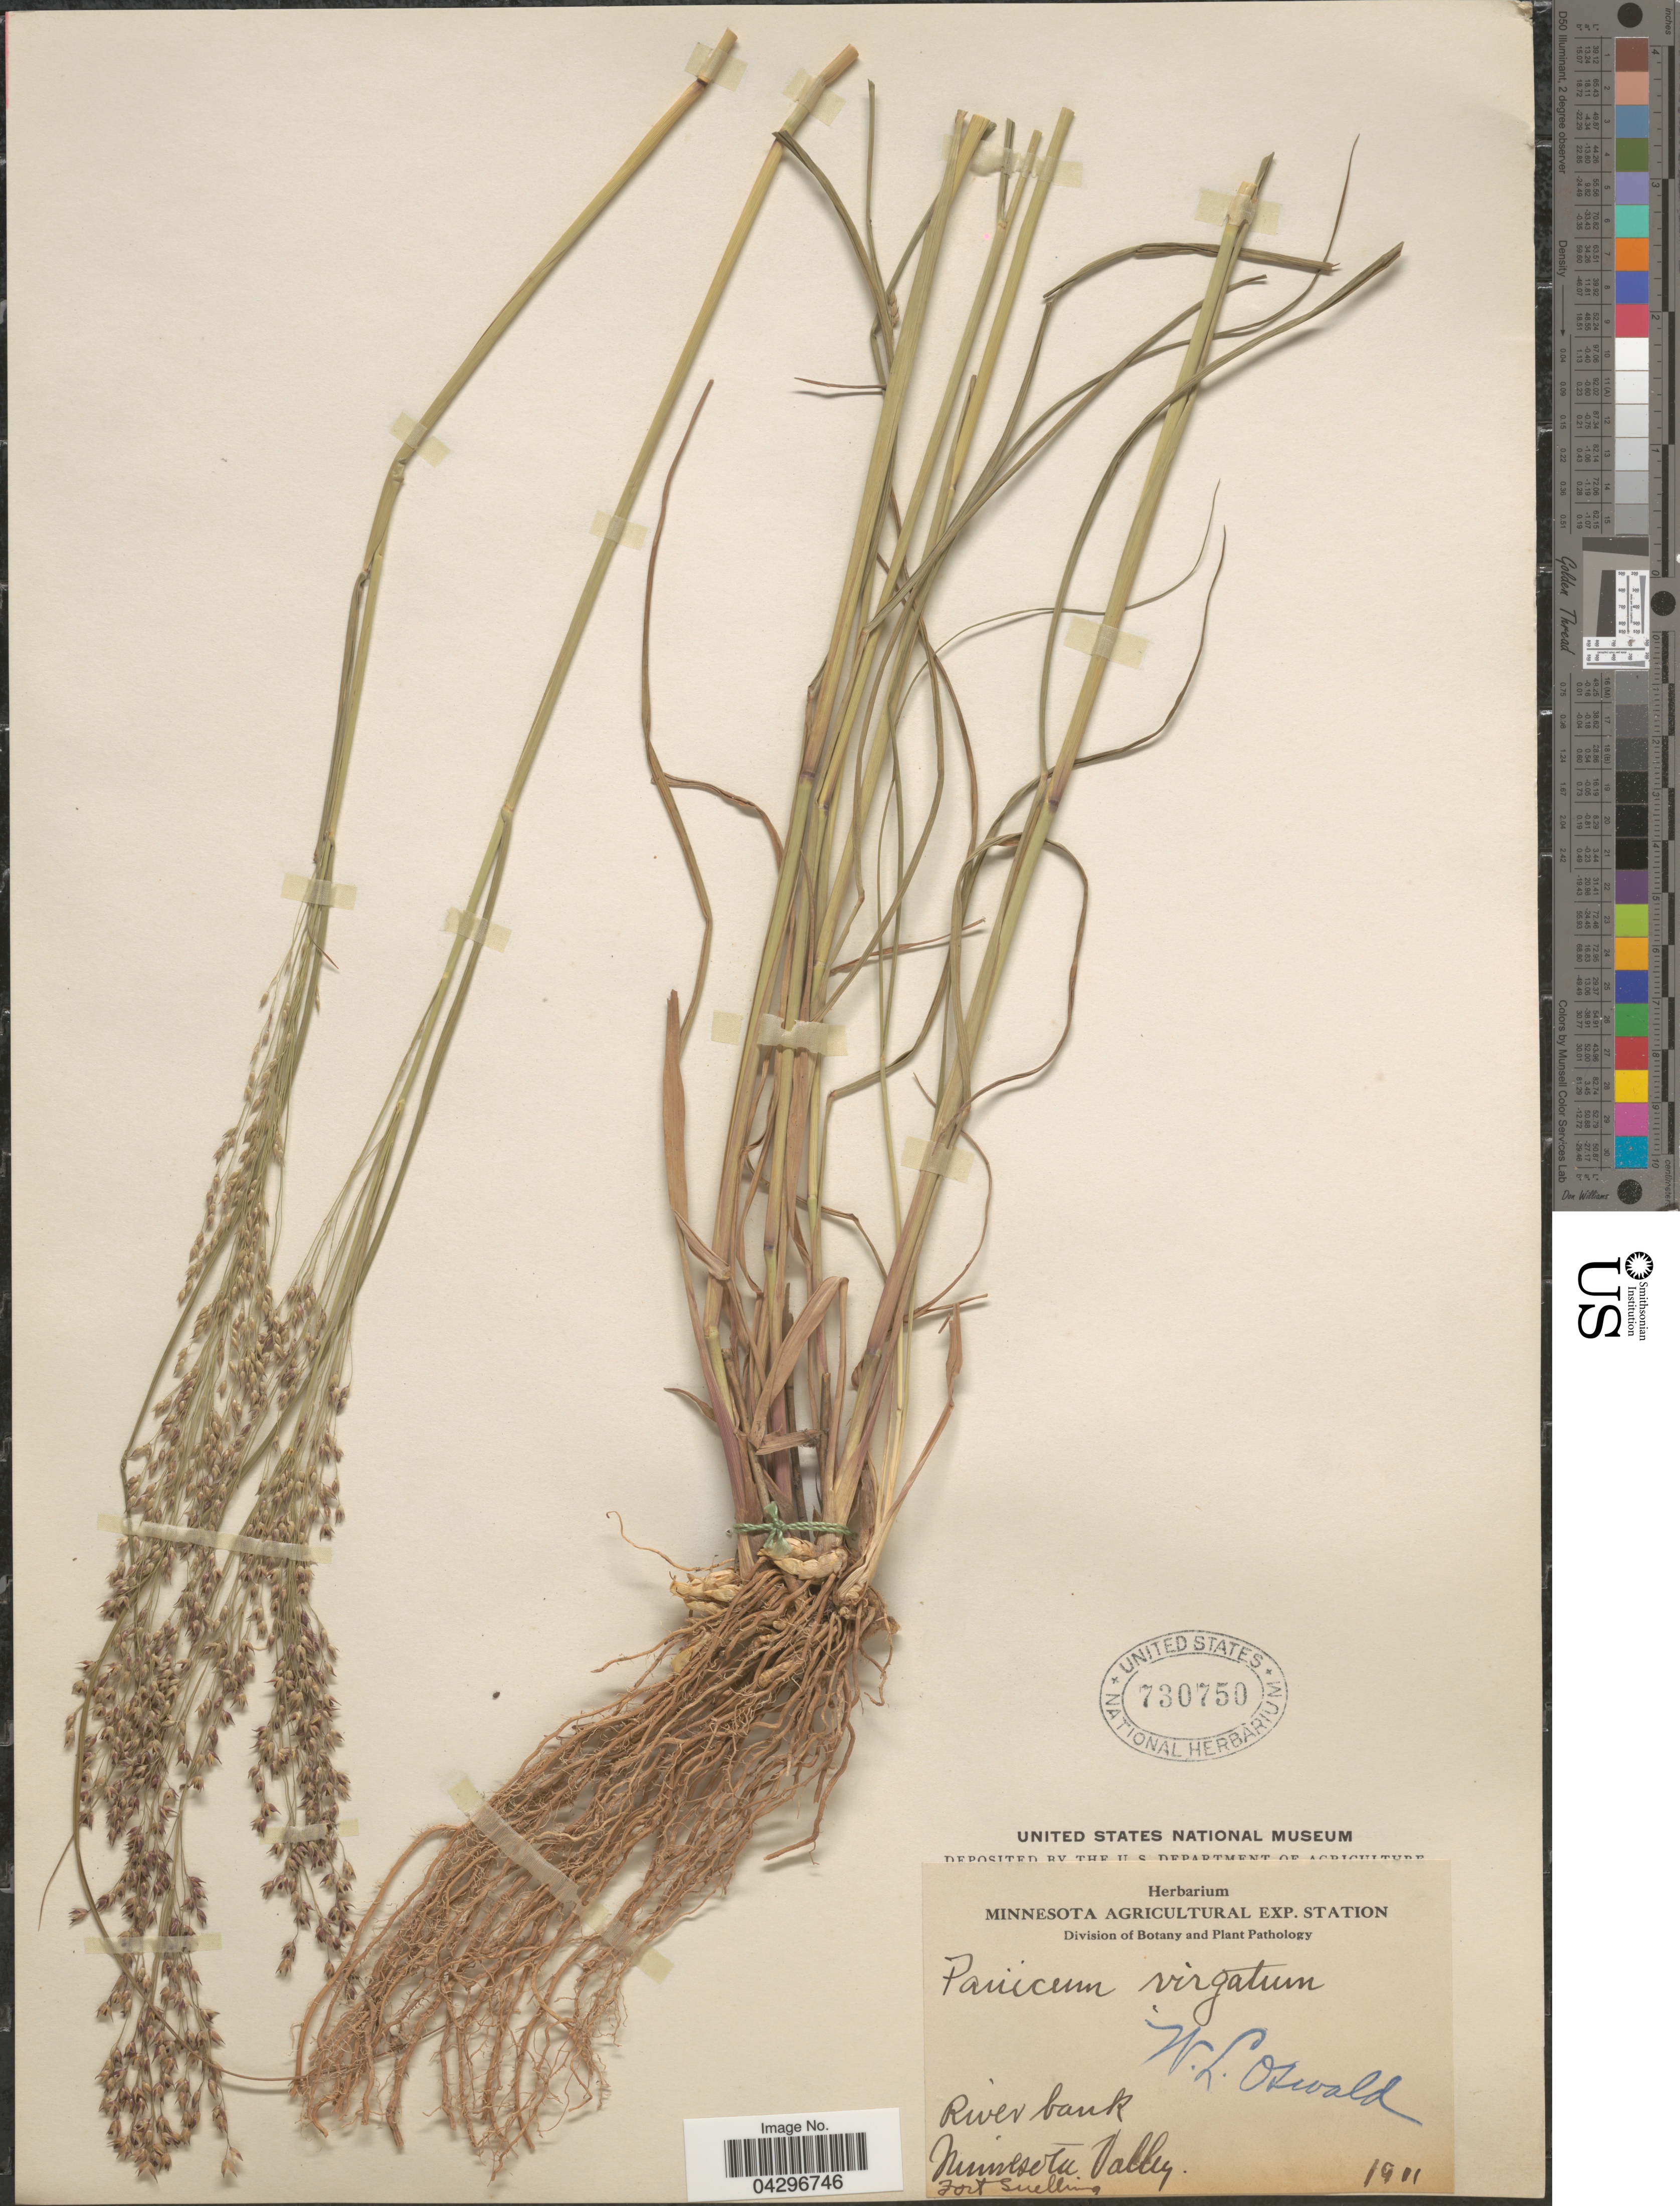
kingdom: Plantae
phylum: Tracheophyta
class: Liliopsida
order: Poales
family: Poaceae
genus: Panicum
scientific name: Panicum virgatum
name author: L.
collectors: W. Oswald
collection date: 1911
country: United States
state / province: Minnesota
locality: River bank, Minnesota Valley. Fort Snelling.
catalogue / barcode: US 730750